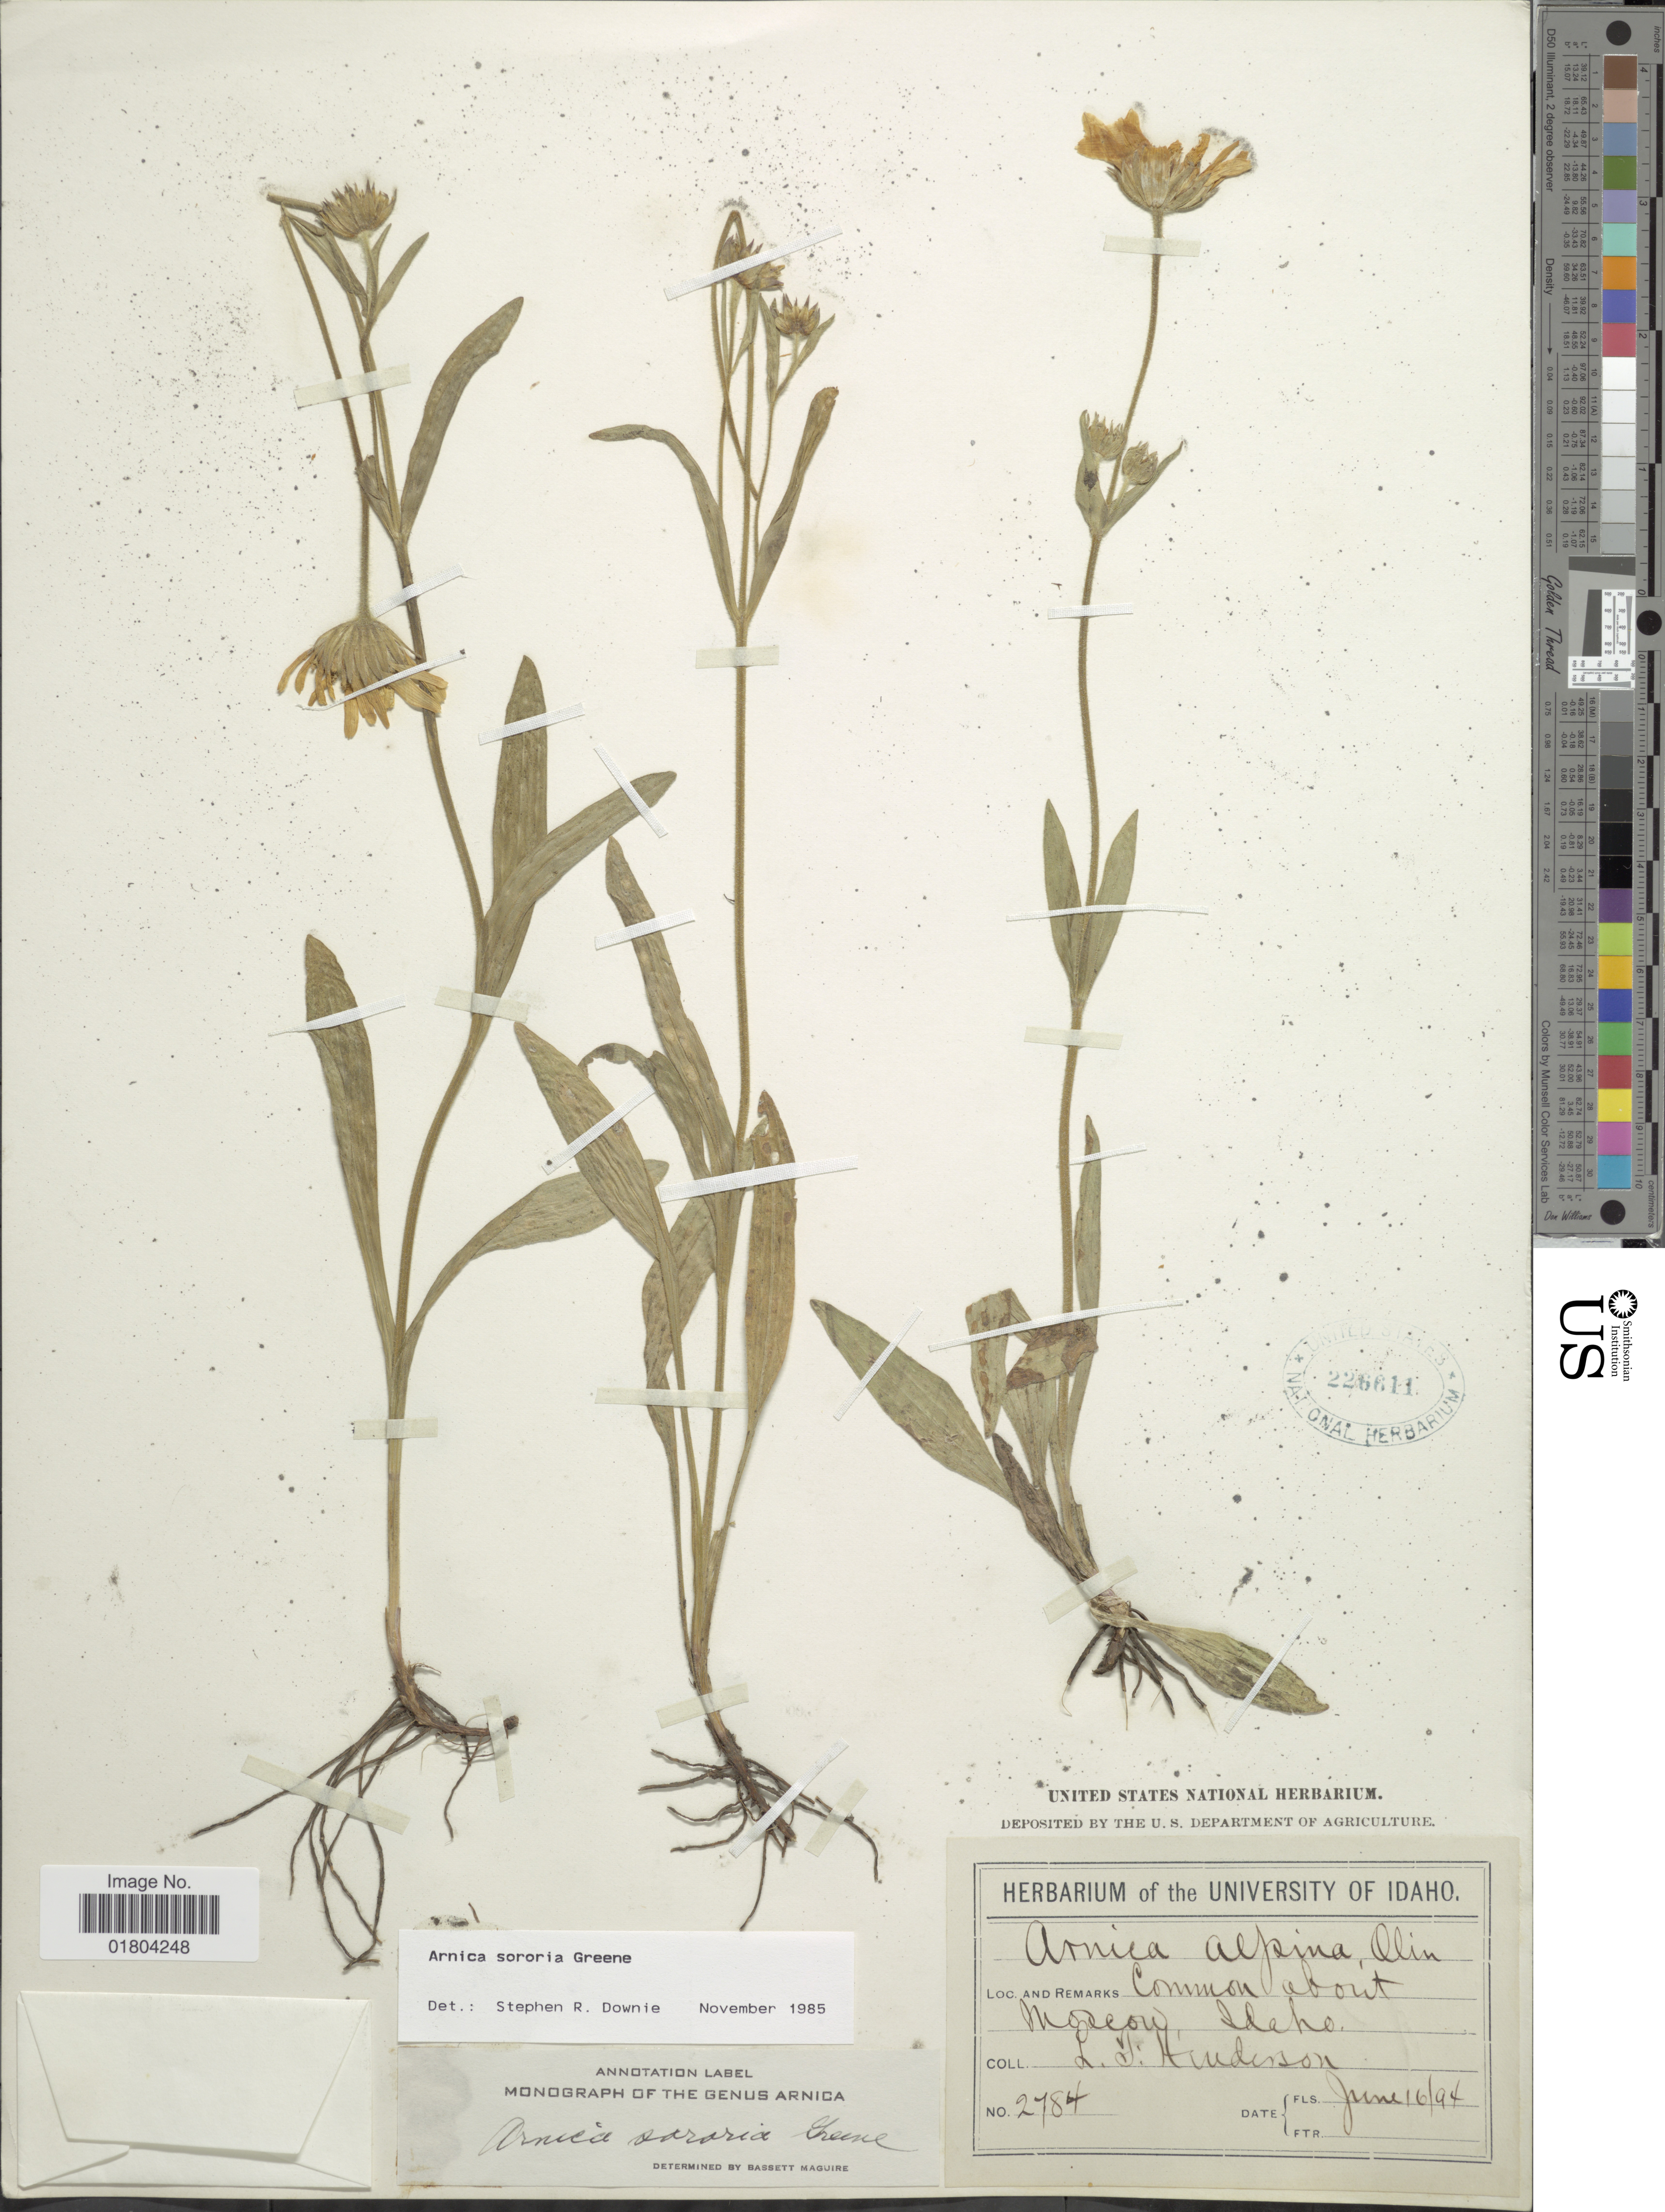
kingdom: Plantae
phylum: Tracheophyta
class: Magnoliopsida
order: Asterales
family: Asteraceae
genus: Arnica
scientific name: Arnica sororia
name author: Greene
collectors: L. Henderson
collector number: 2784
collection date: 1894-06-16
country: United States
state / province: Idaho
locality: Moscow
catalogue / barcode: US 226611